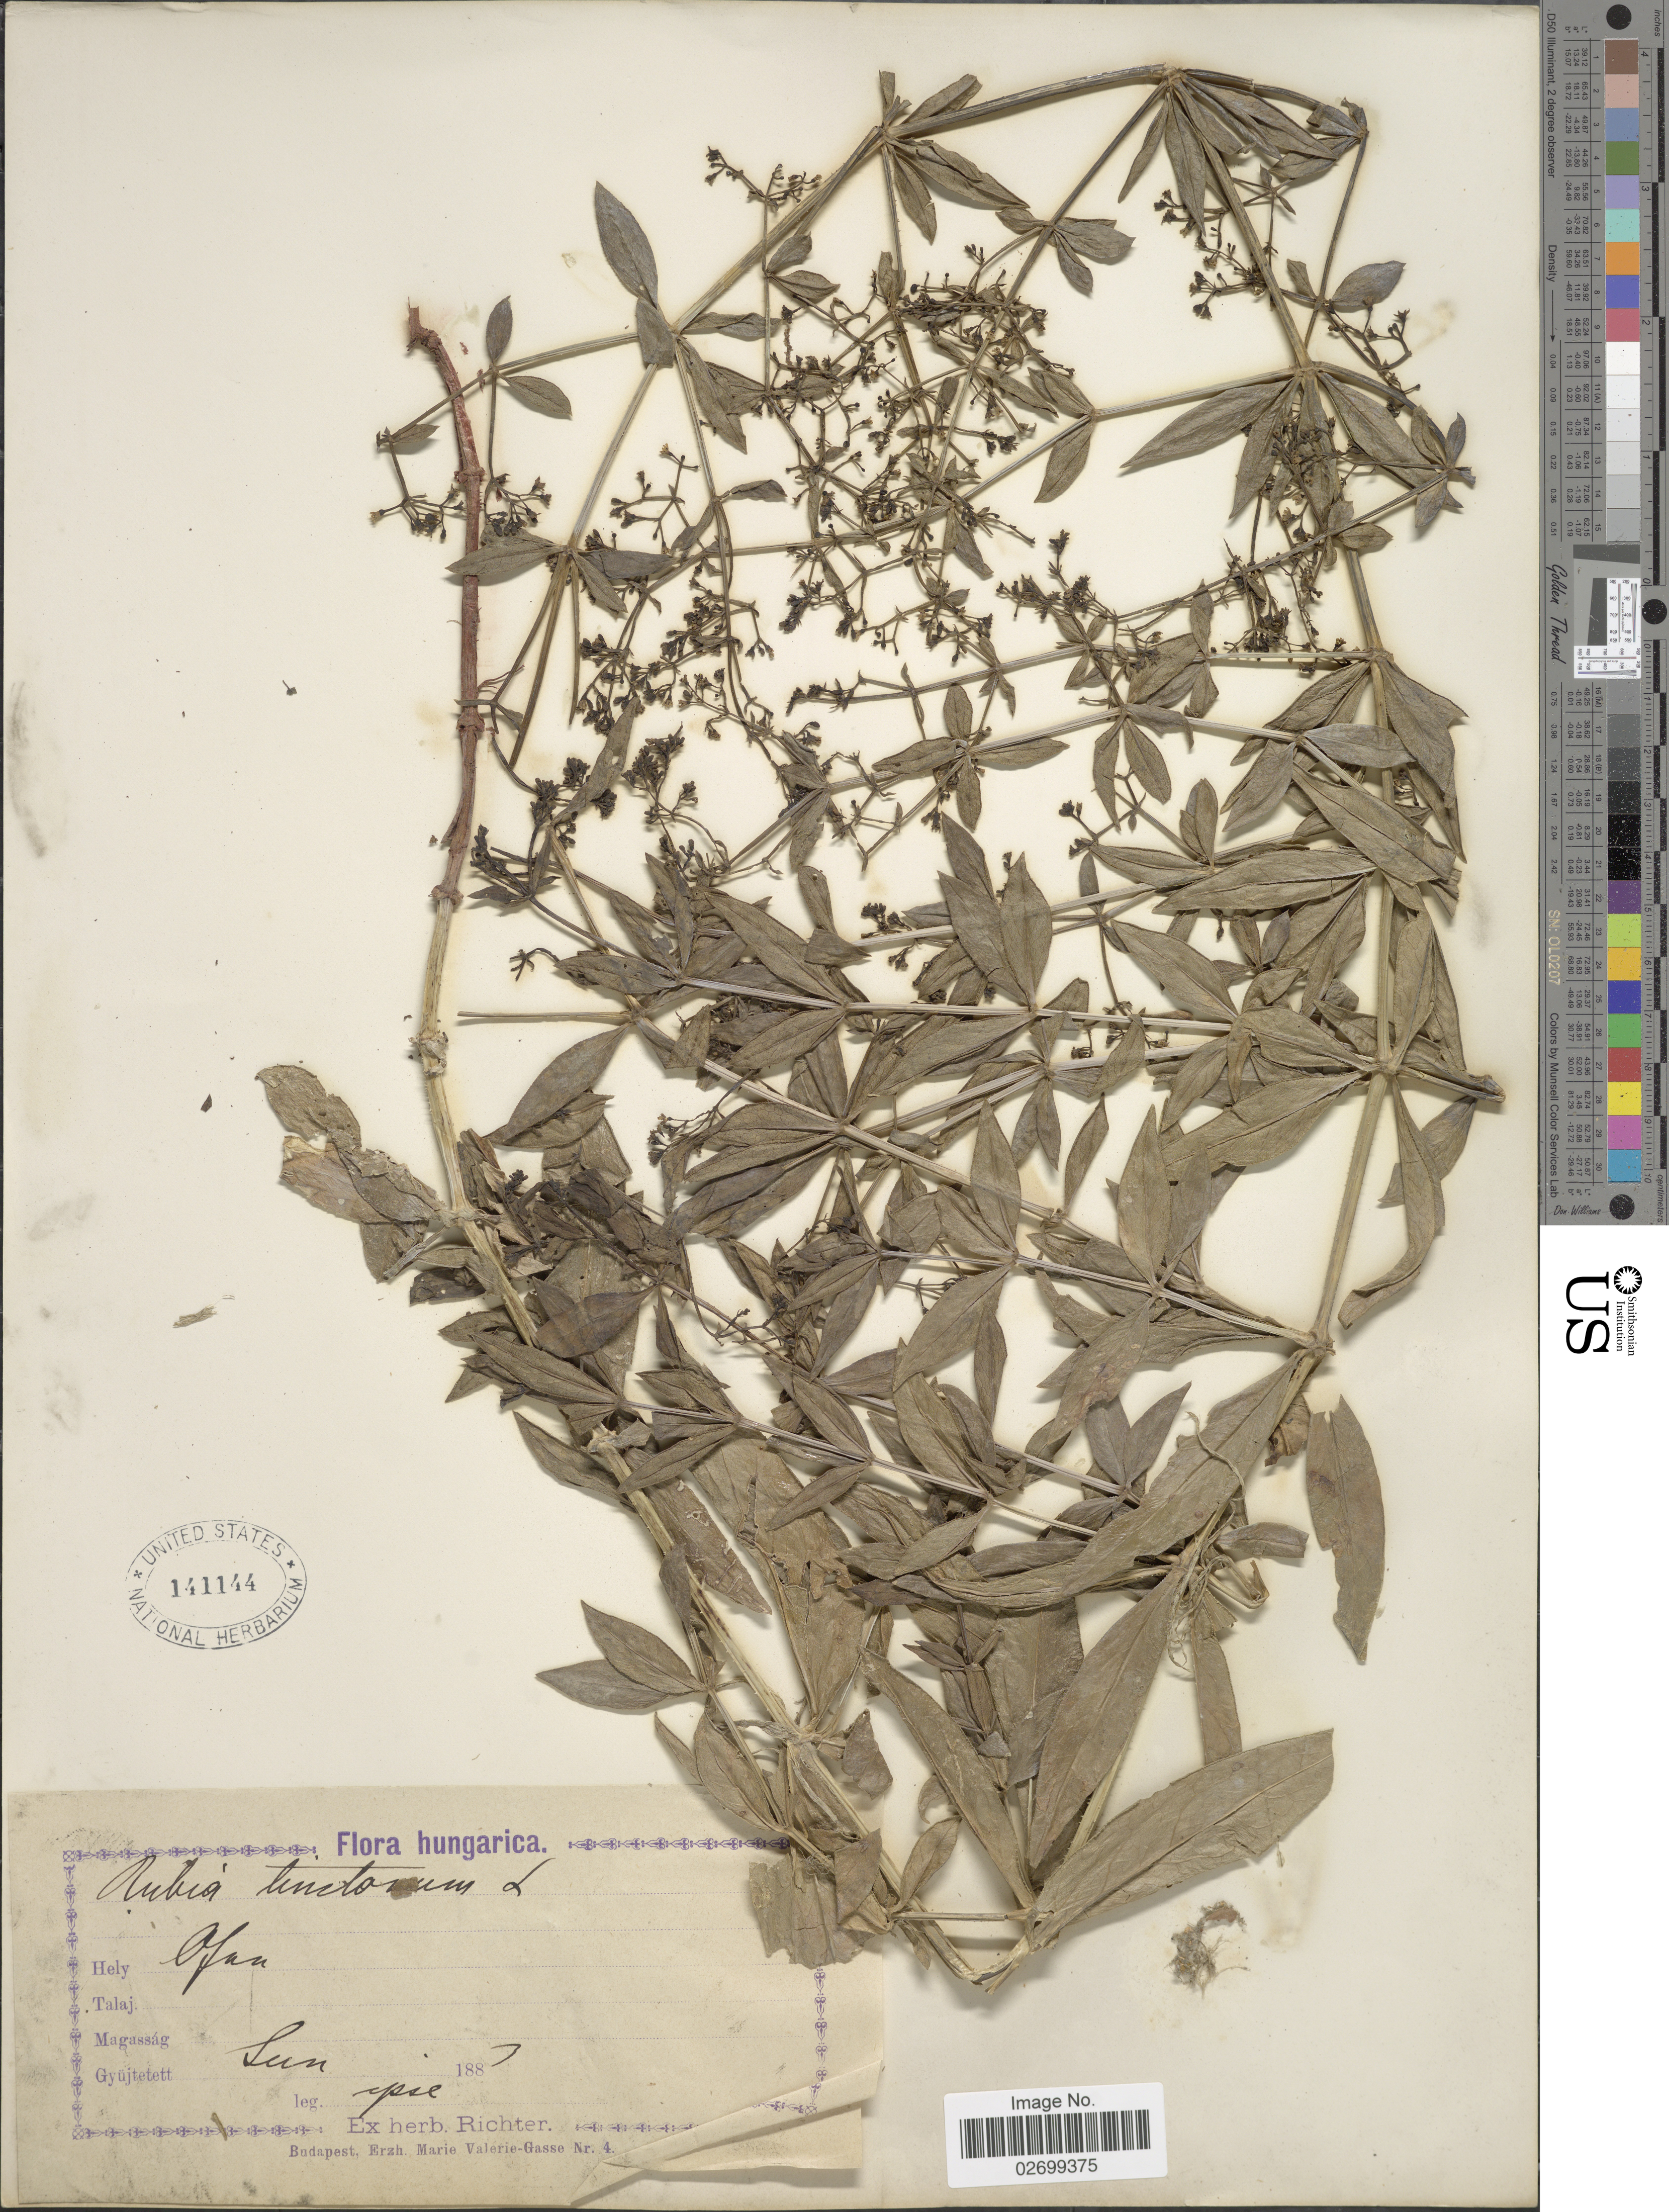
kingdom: Plantae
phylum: Tracheophyta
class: Magnoliopsida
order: Gentianales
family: Rubiaceae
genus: Rubia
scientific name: Rubia tinctorum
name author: L.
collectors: -. Ipse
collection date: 1883-06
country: Hungary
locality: Ofan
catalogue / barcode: US 141144